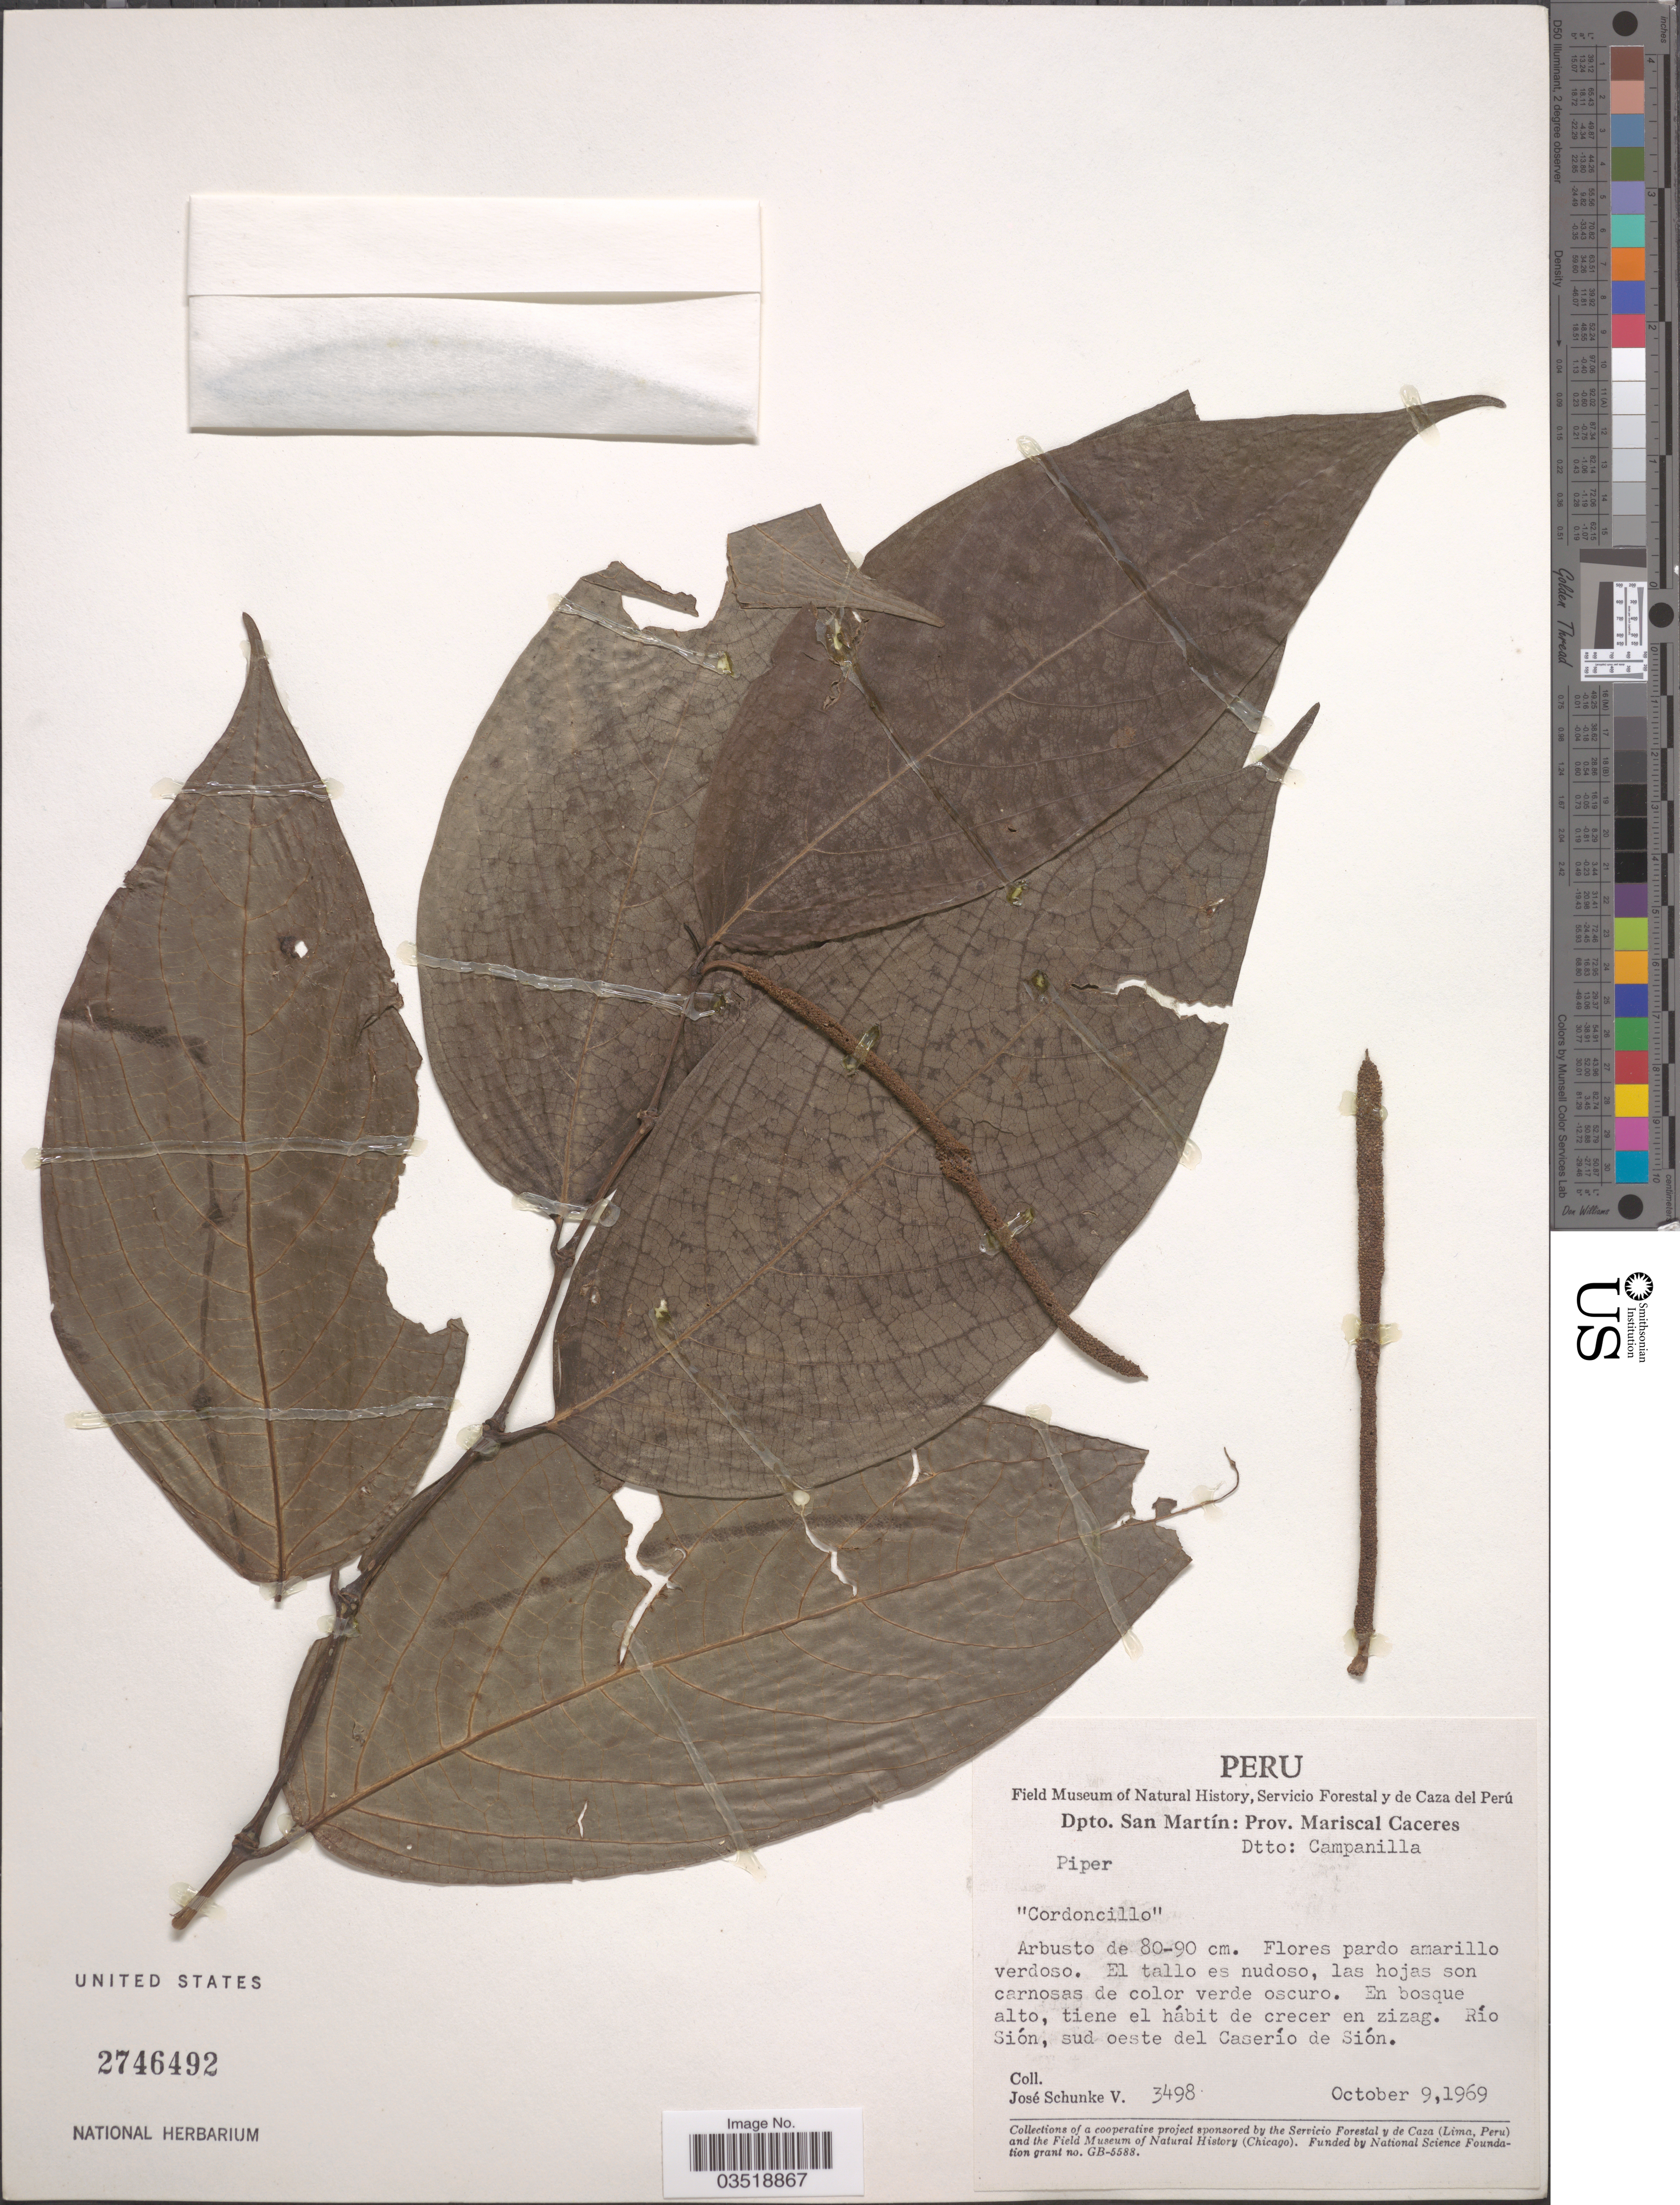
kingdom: Plantae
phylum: Tracheophyta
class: Magnoliopsida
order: Piperales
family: Piperaceae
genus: Piper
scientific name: Piper sp.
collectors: J. Schunke Vigo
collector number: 3498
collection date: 1969-10-09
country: Peru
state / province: San Martín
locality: Dpto. San Martín: Prov. Mariscal Caceres. Dtto: Campanilla. En bosque alto, tiene el hábit de crecer en zizag. Río Sión, sud oeste del Caserío de Sión.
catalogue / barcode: US 2746492